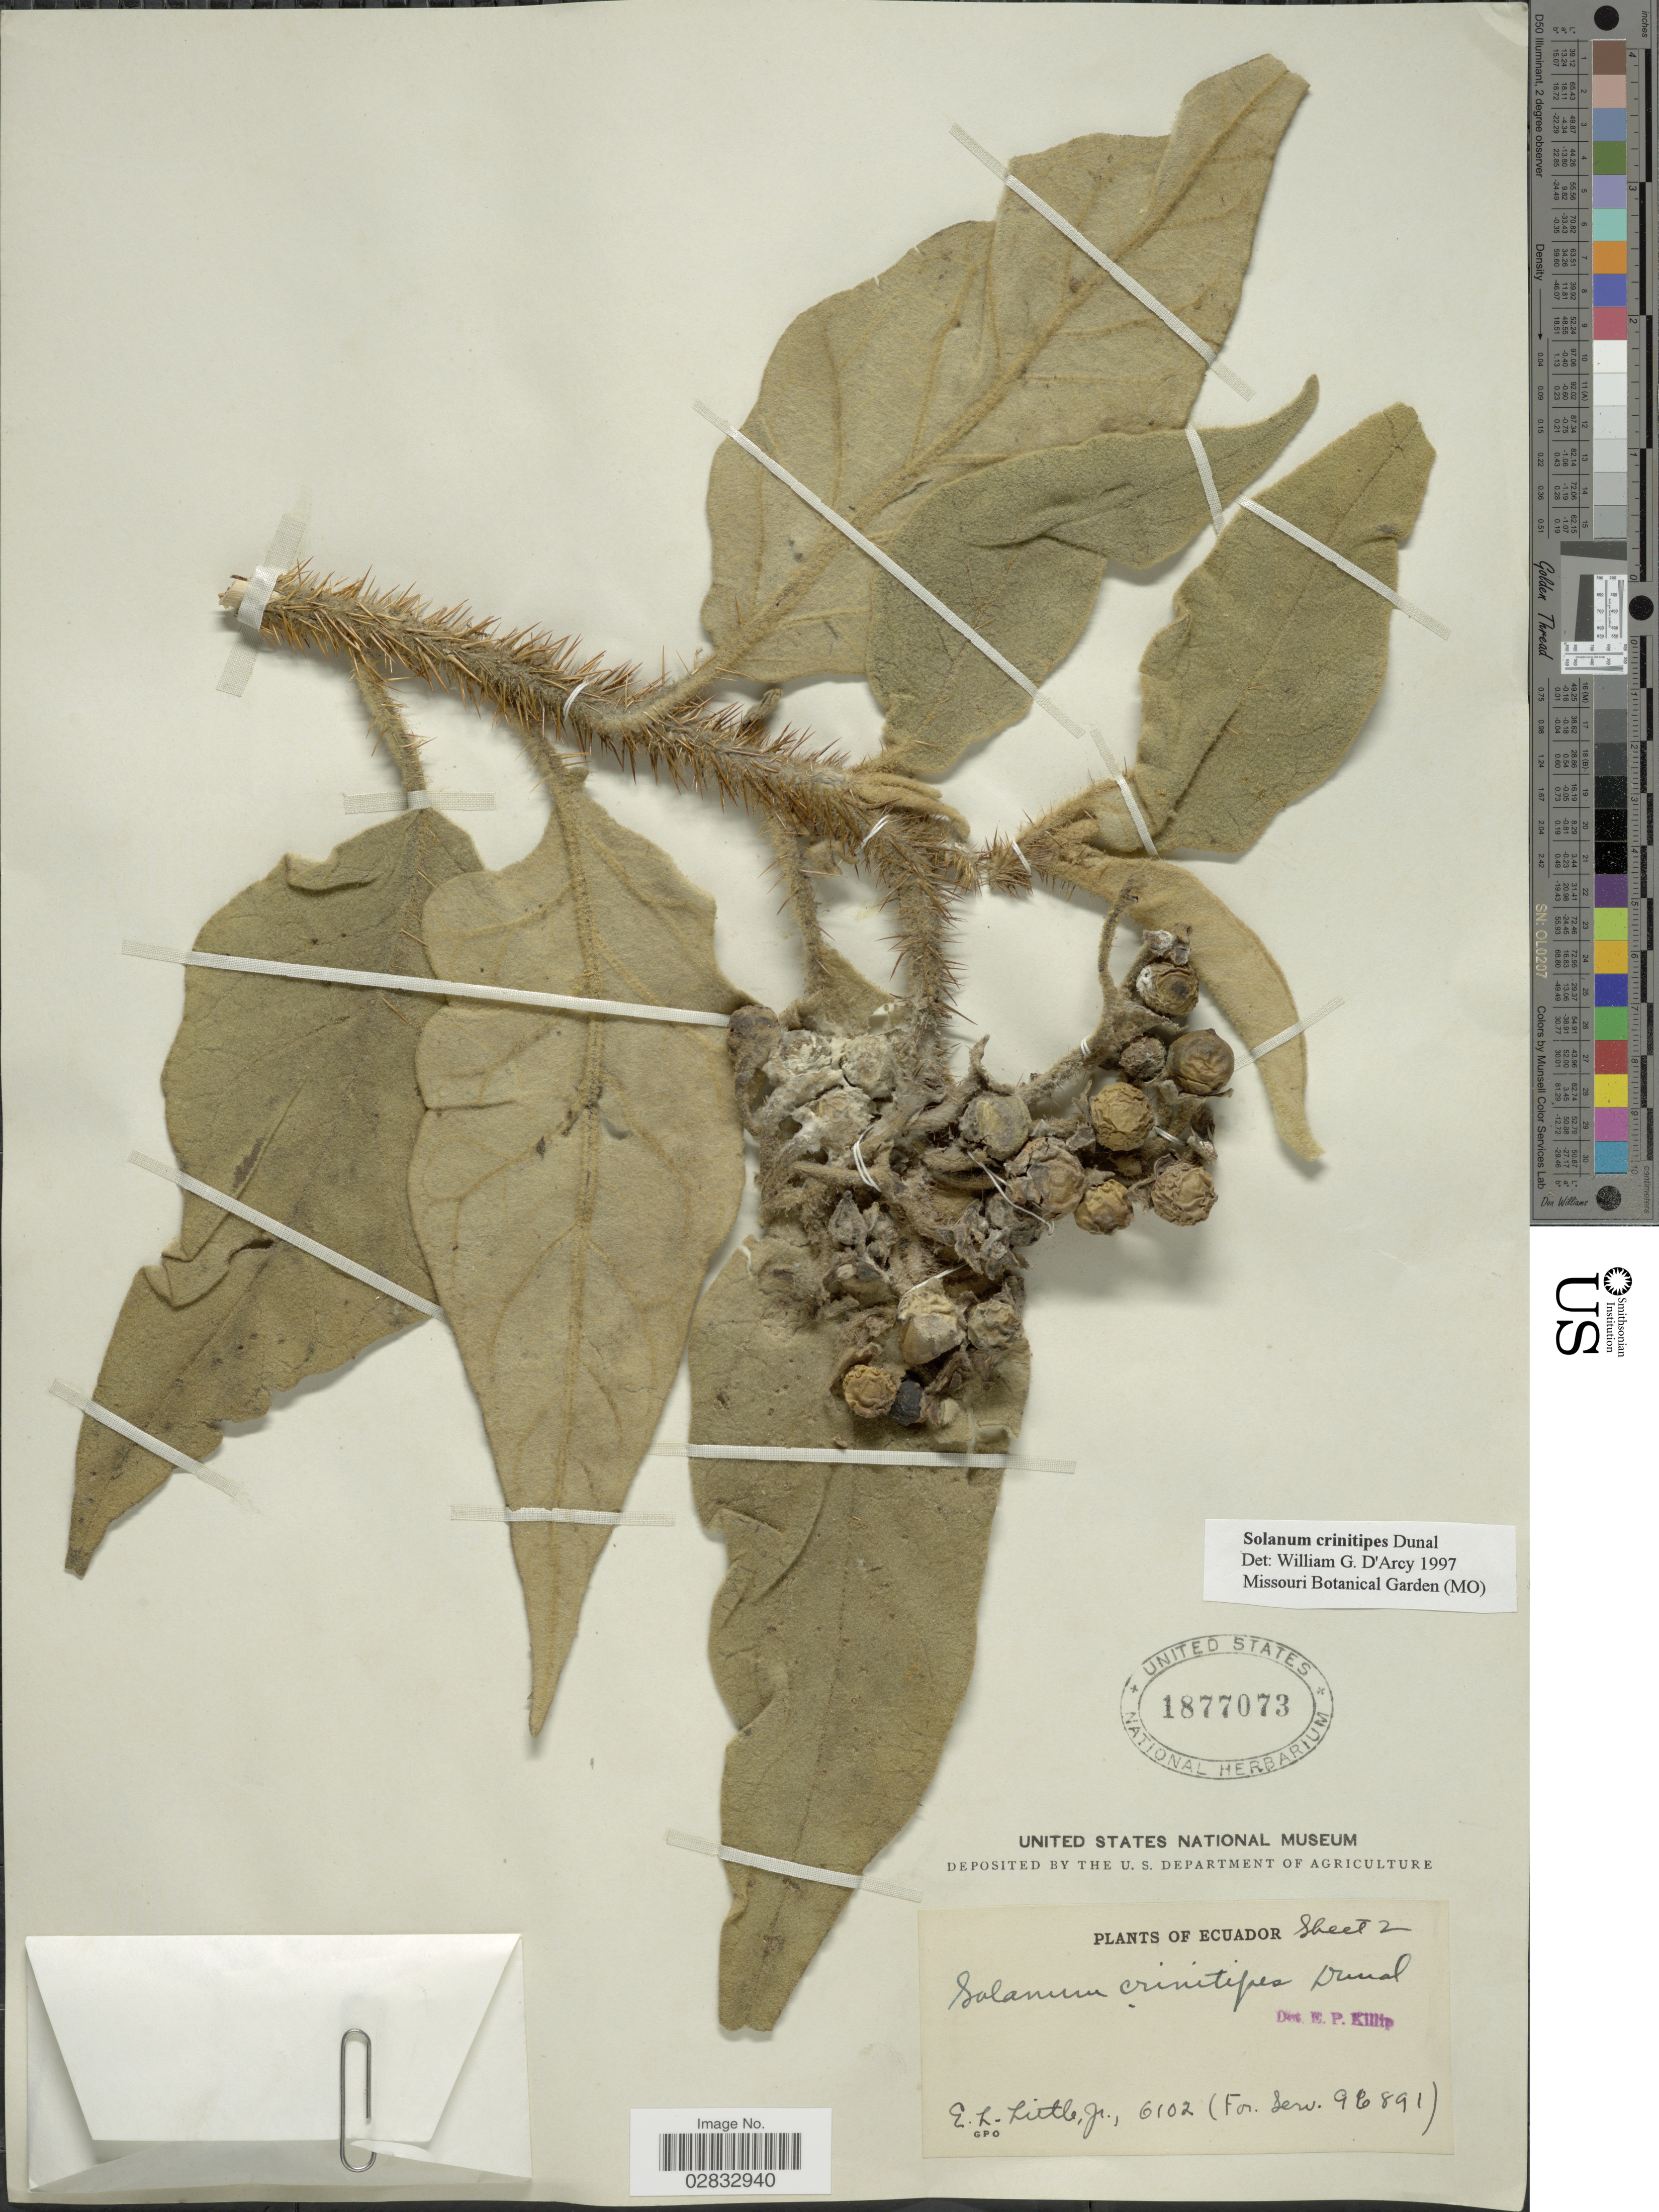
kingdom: Plantae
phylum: Tracheophyta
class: Magnoliopsida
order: Solanales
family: Solanaceae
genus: Solanum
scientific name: Solanum crinitipes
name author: Dunal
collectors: E. L. Little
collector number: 6102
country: Ecuador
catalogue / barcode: US 1877073